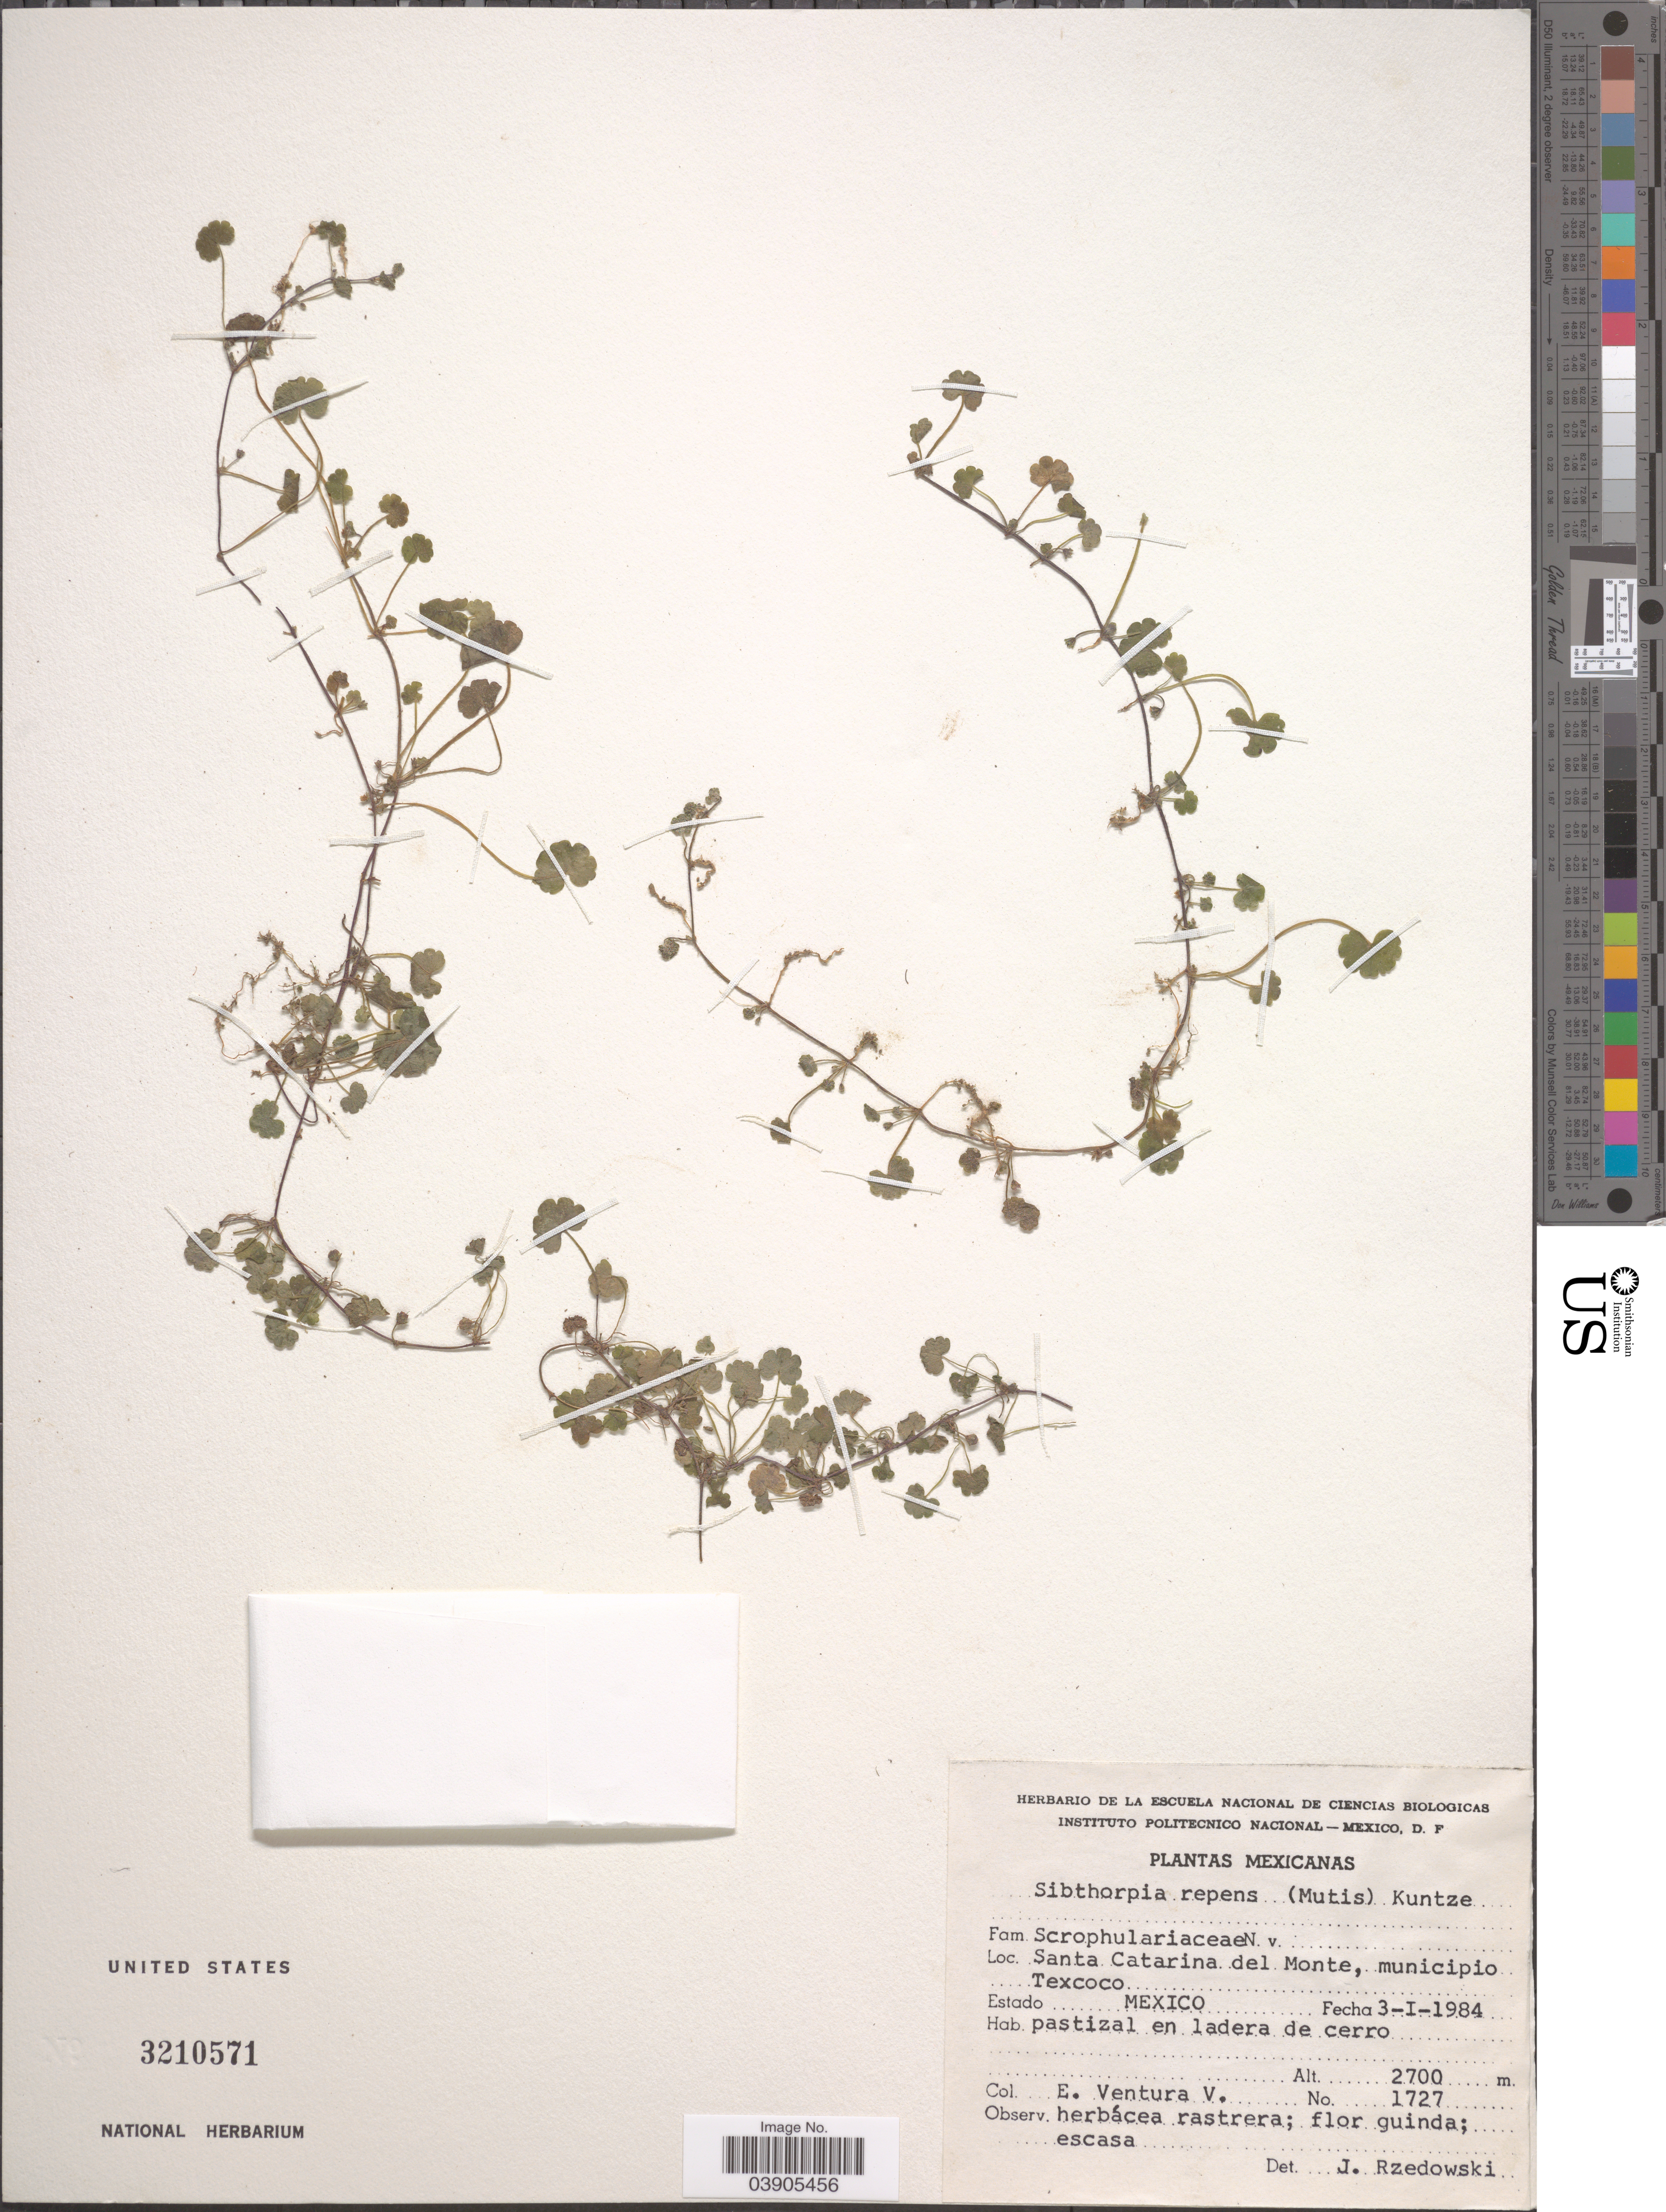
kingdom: Plantae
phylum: Tracheophyta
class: Magnoliopsida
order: Lamiales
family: Plantaginaceae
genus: Sibthorpia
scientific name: Sibthorpia repens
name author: (L.) Kuntze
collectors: E. Ventura V.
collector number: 1727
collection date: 1984-01-03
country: Mexico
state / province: México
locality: Santa Catarina del Monte, municipio Texcoco.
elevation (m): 2700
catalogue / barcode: US 3210571